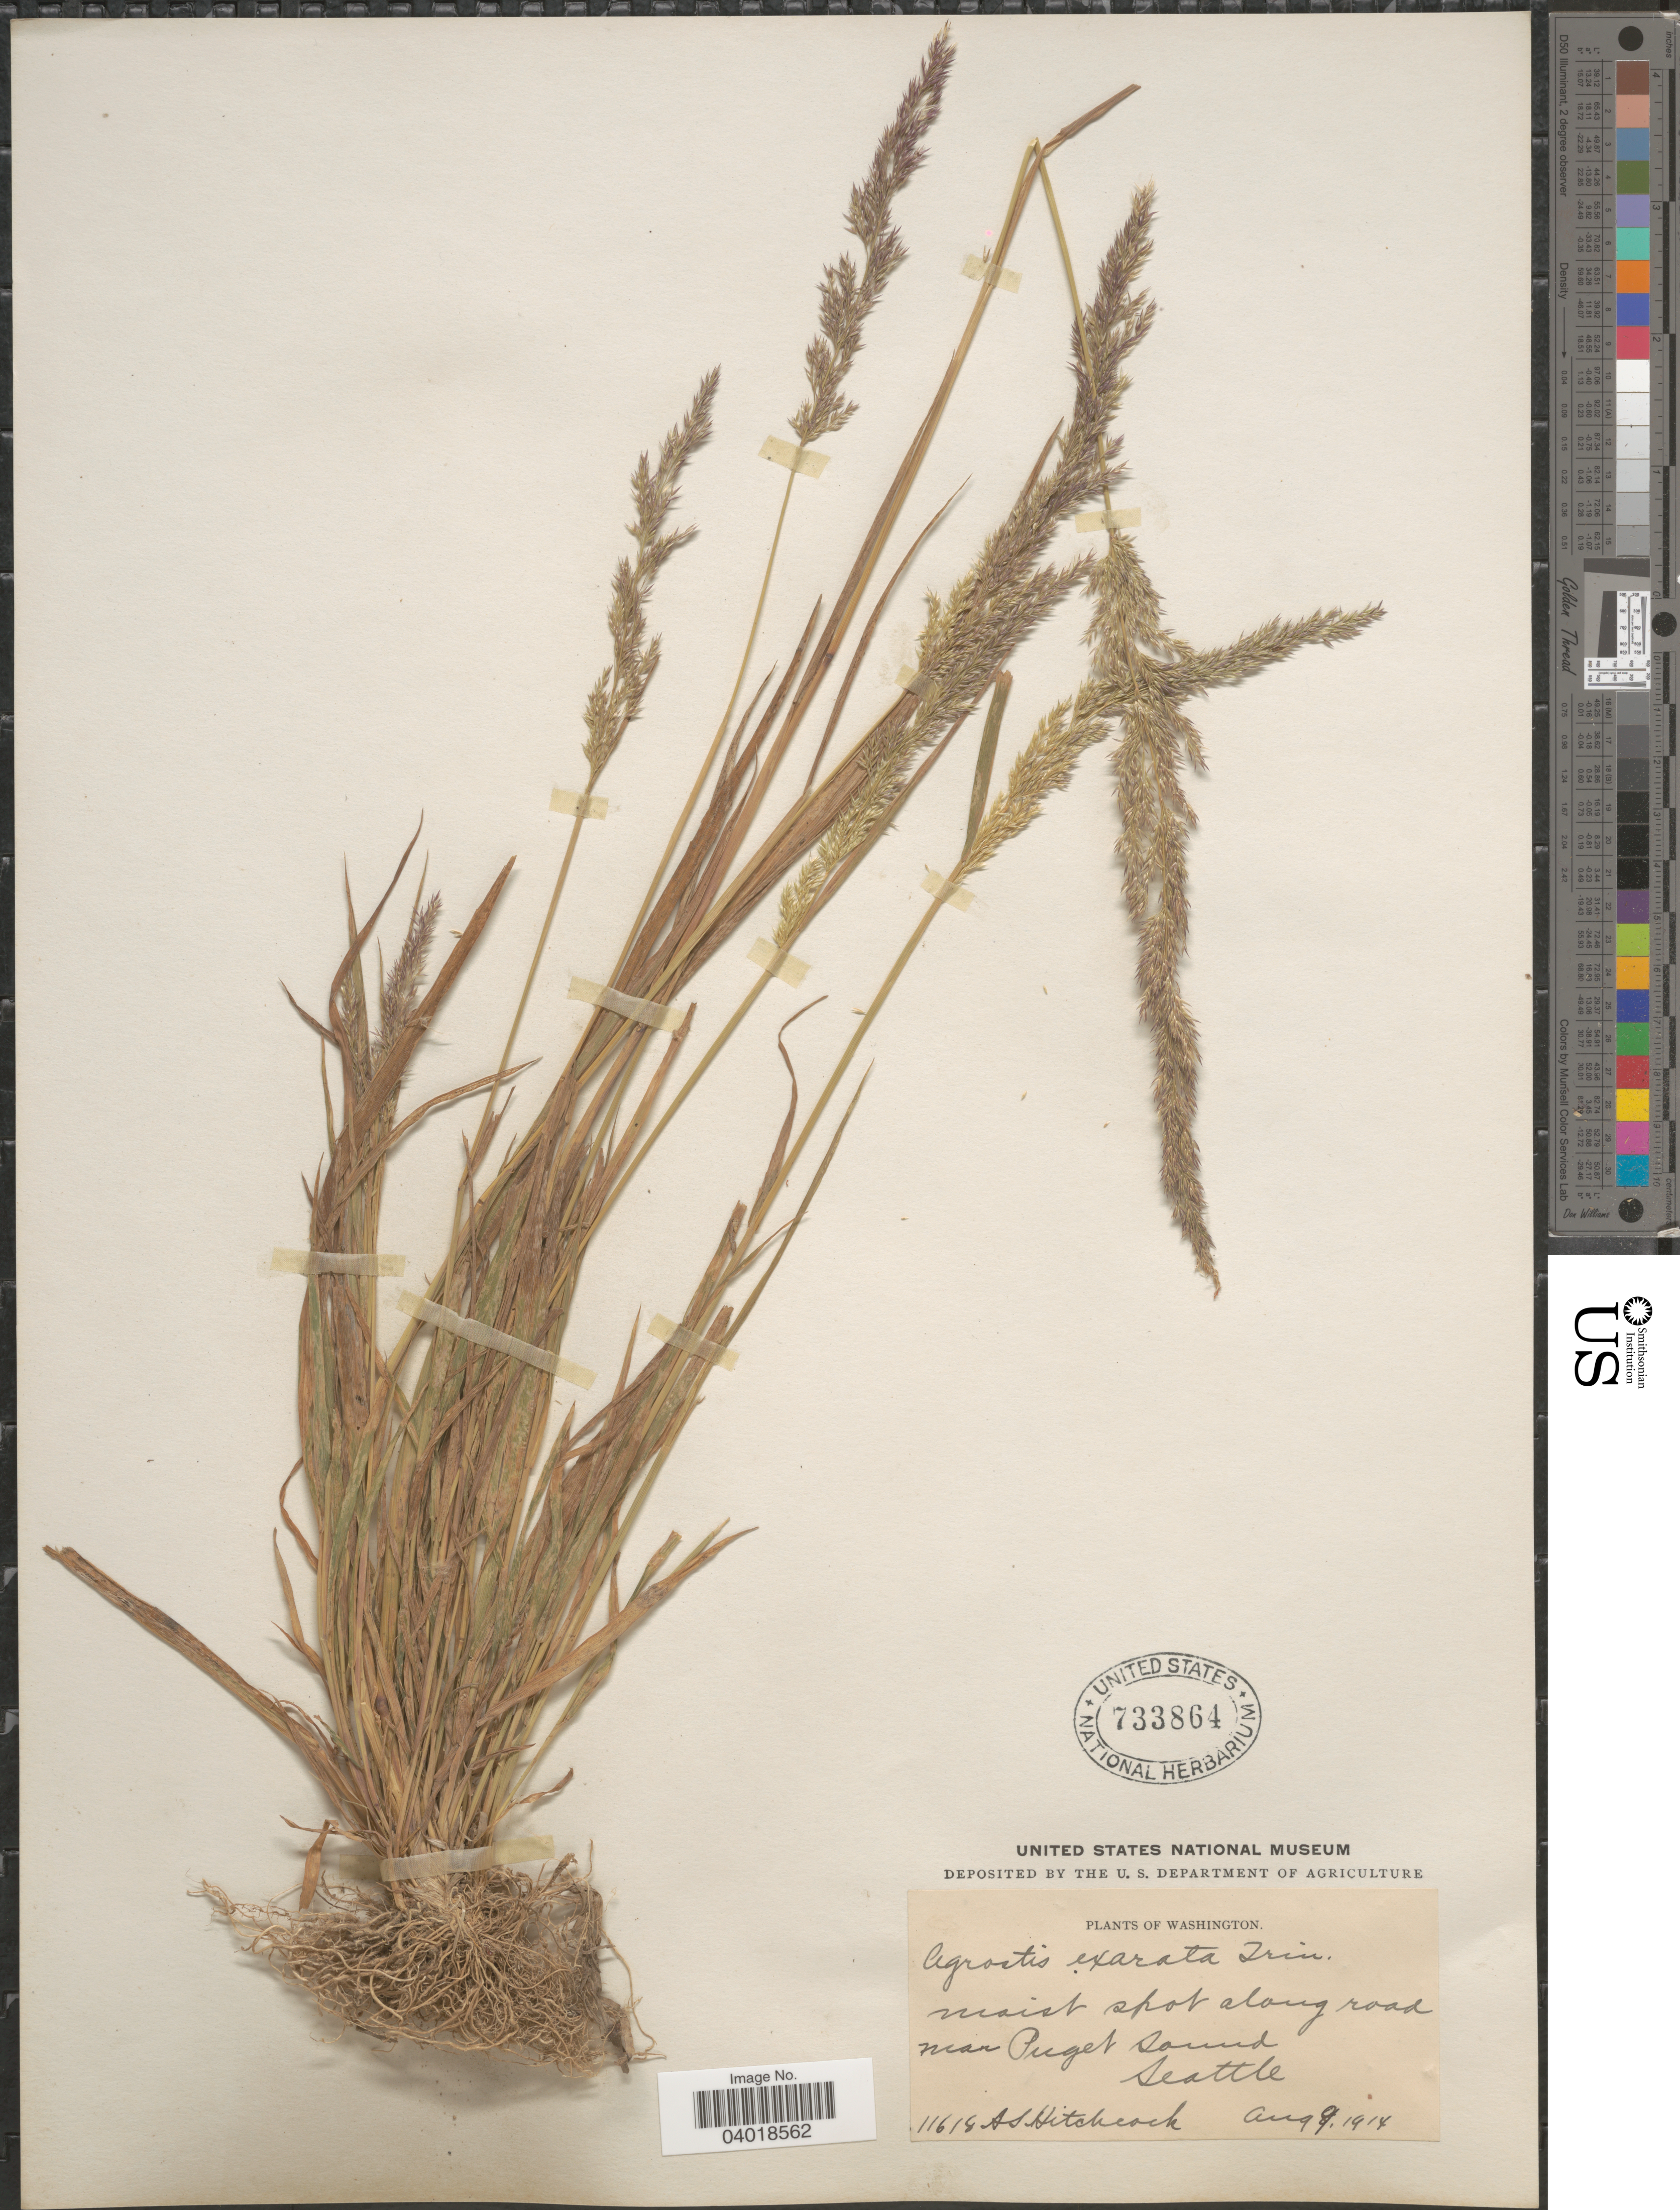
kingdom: Plantae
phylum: Tracheophyta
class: Liliopsida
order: Poales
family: Poaceae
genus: Agrostis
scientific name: Agrostis exarata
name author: Trin.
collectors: A. S. Hitchcock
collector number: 11618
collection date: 1914-08-09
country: United States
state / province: Washington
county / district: King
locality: Moist spot along road near Puget Sound. Seattle.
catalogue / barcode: US 733864